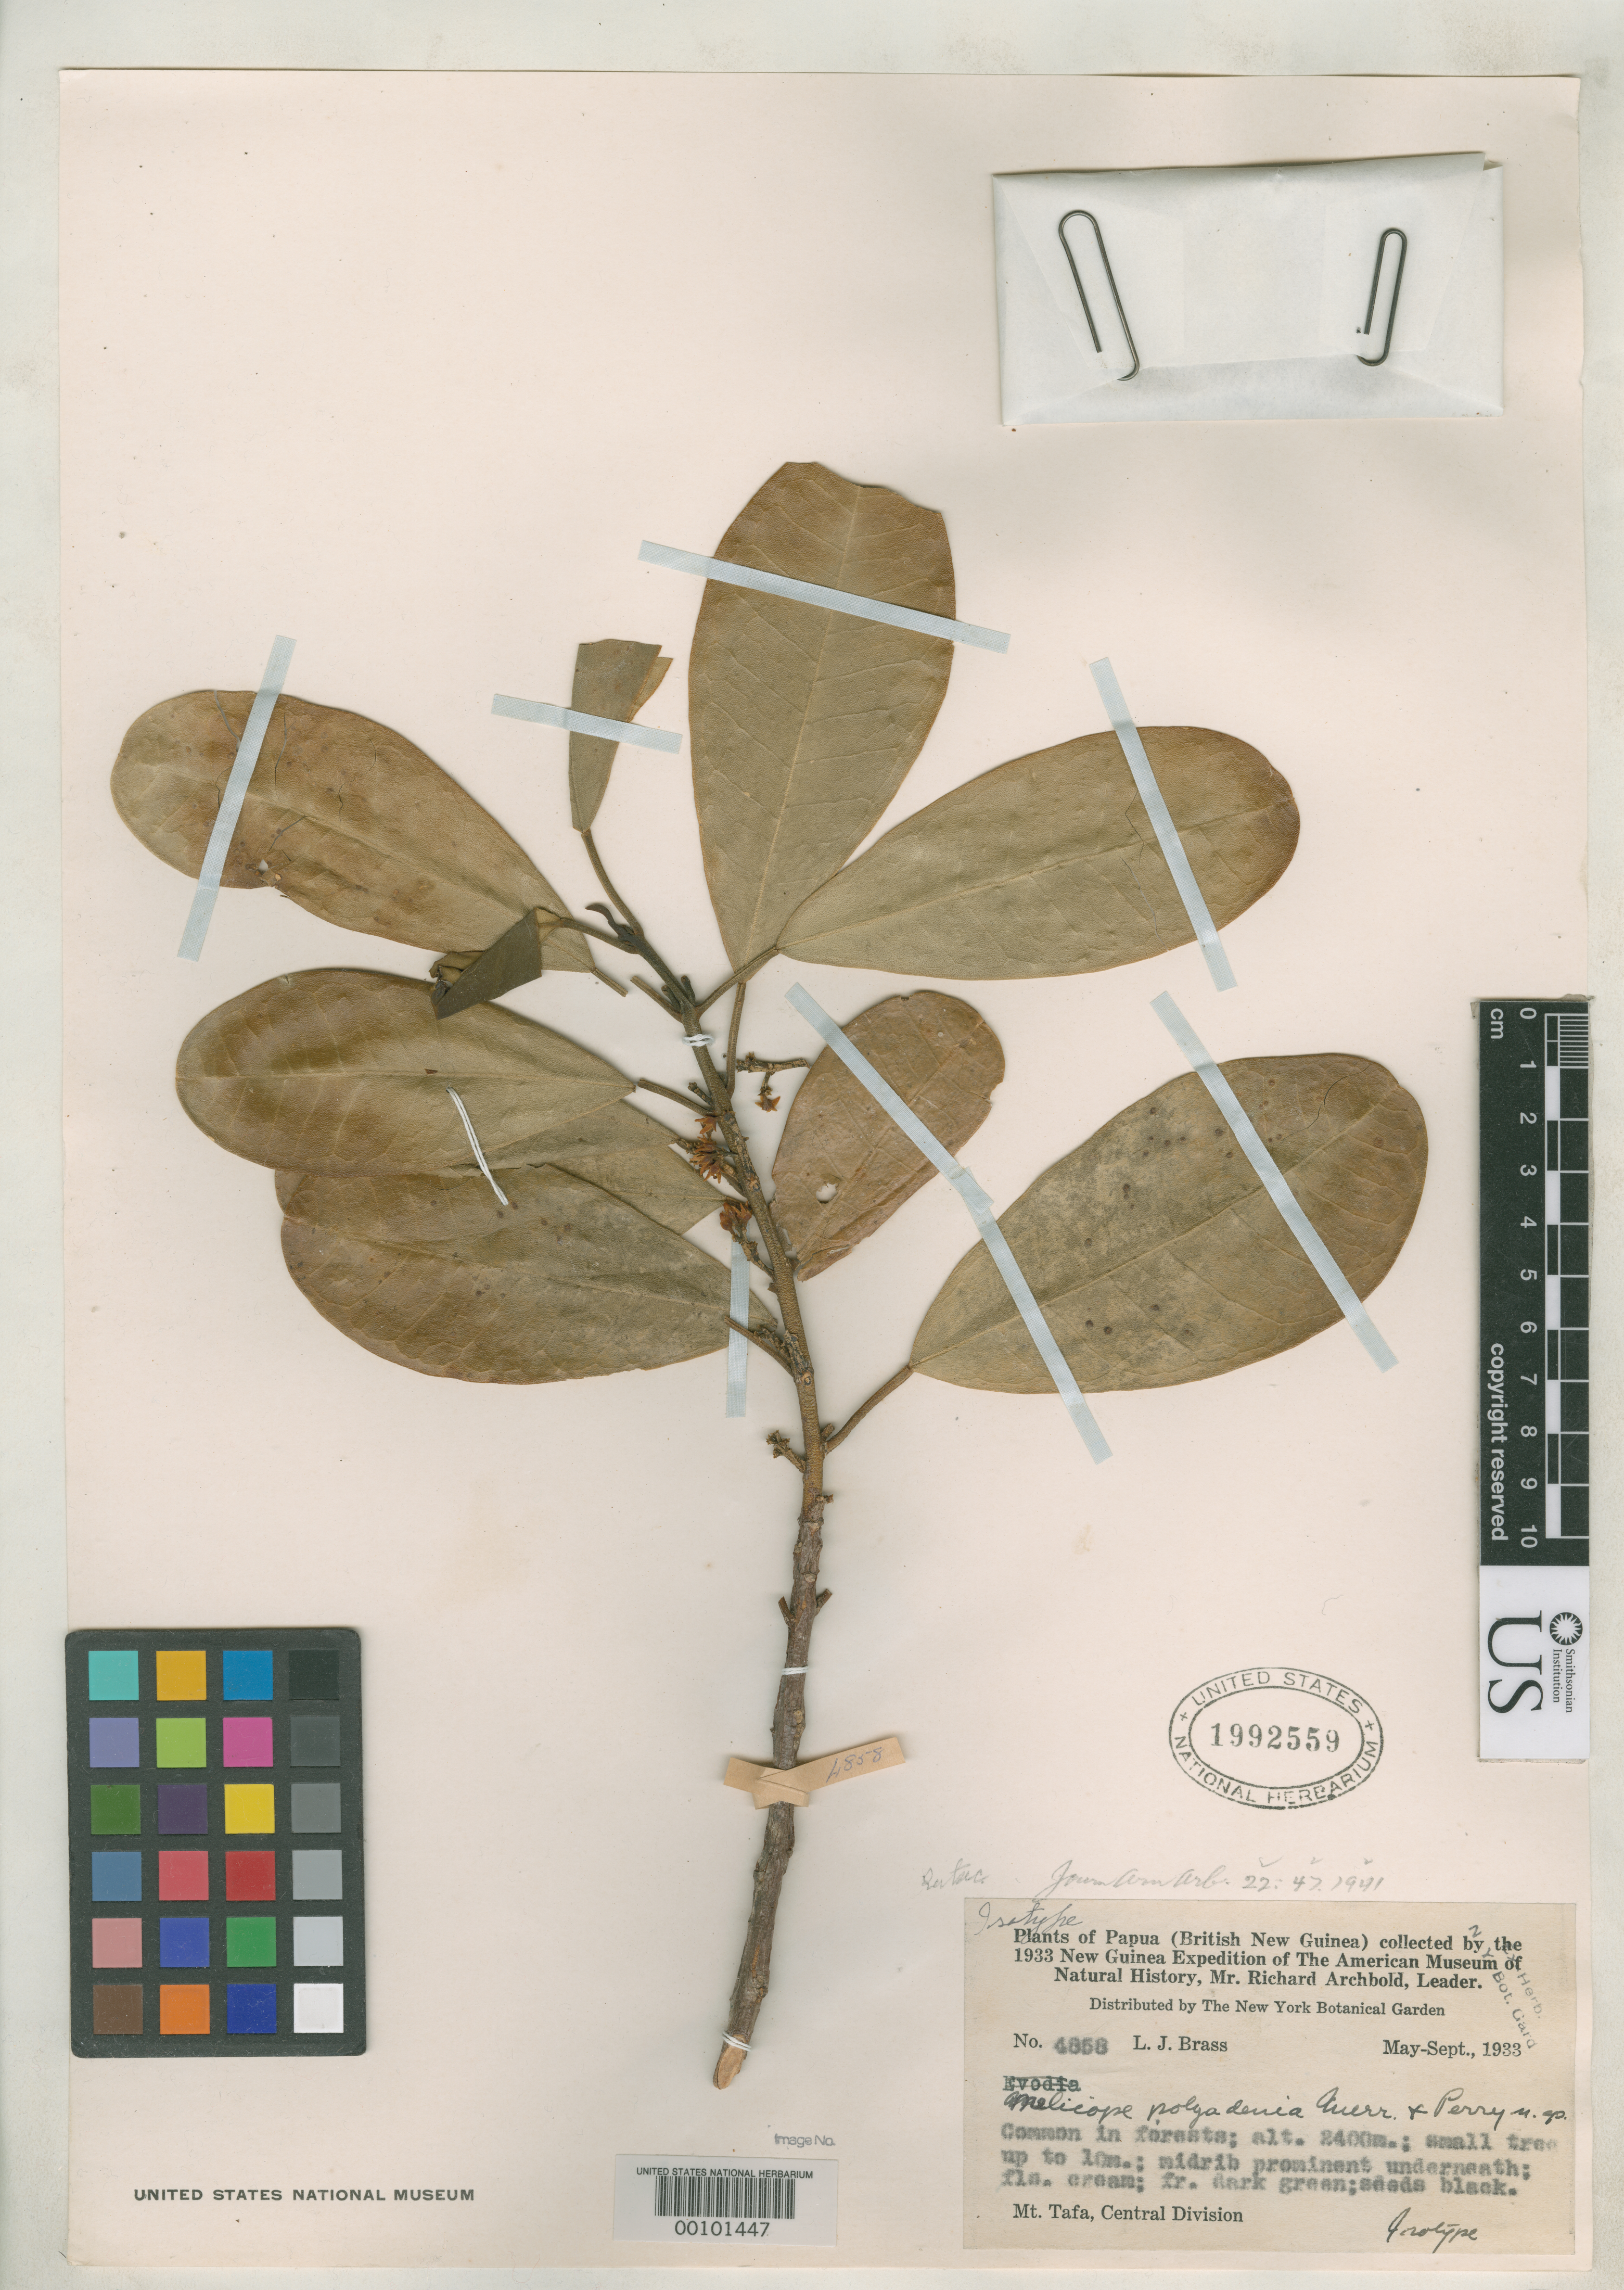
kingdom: Plantae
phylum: Tracheophyta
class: Magnoliopsida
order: Sapindales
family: Rutaceae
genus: Melicope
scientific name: Melicope polyadenia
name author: Merr. & L.M. Perry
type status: Isotype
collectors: L. J. Brass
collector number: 4858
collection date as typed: May 1933 to -- Sep 1933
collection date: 1933-05/1933-09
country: Papua New Guinea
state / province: Central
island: New Guinea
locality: Mt. Tafa.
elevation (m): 2400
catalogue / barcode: US 1992559